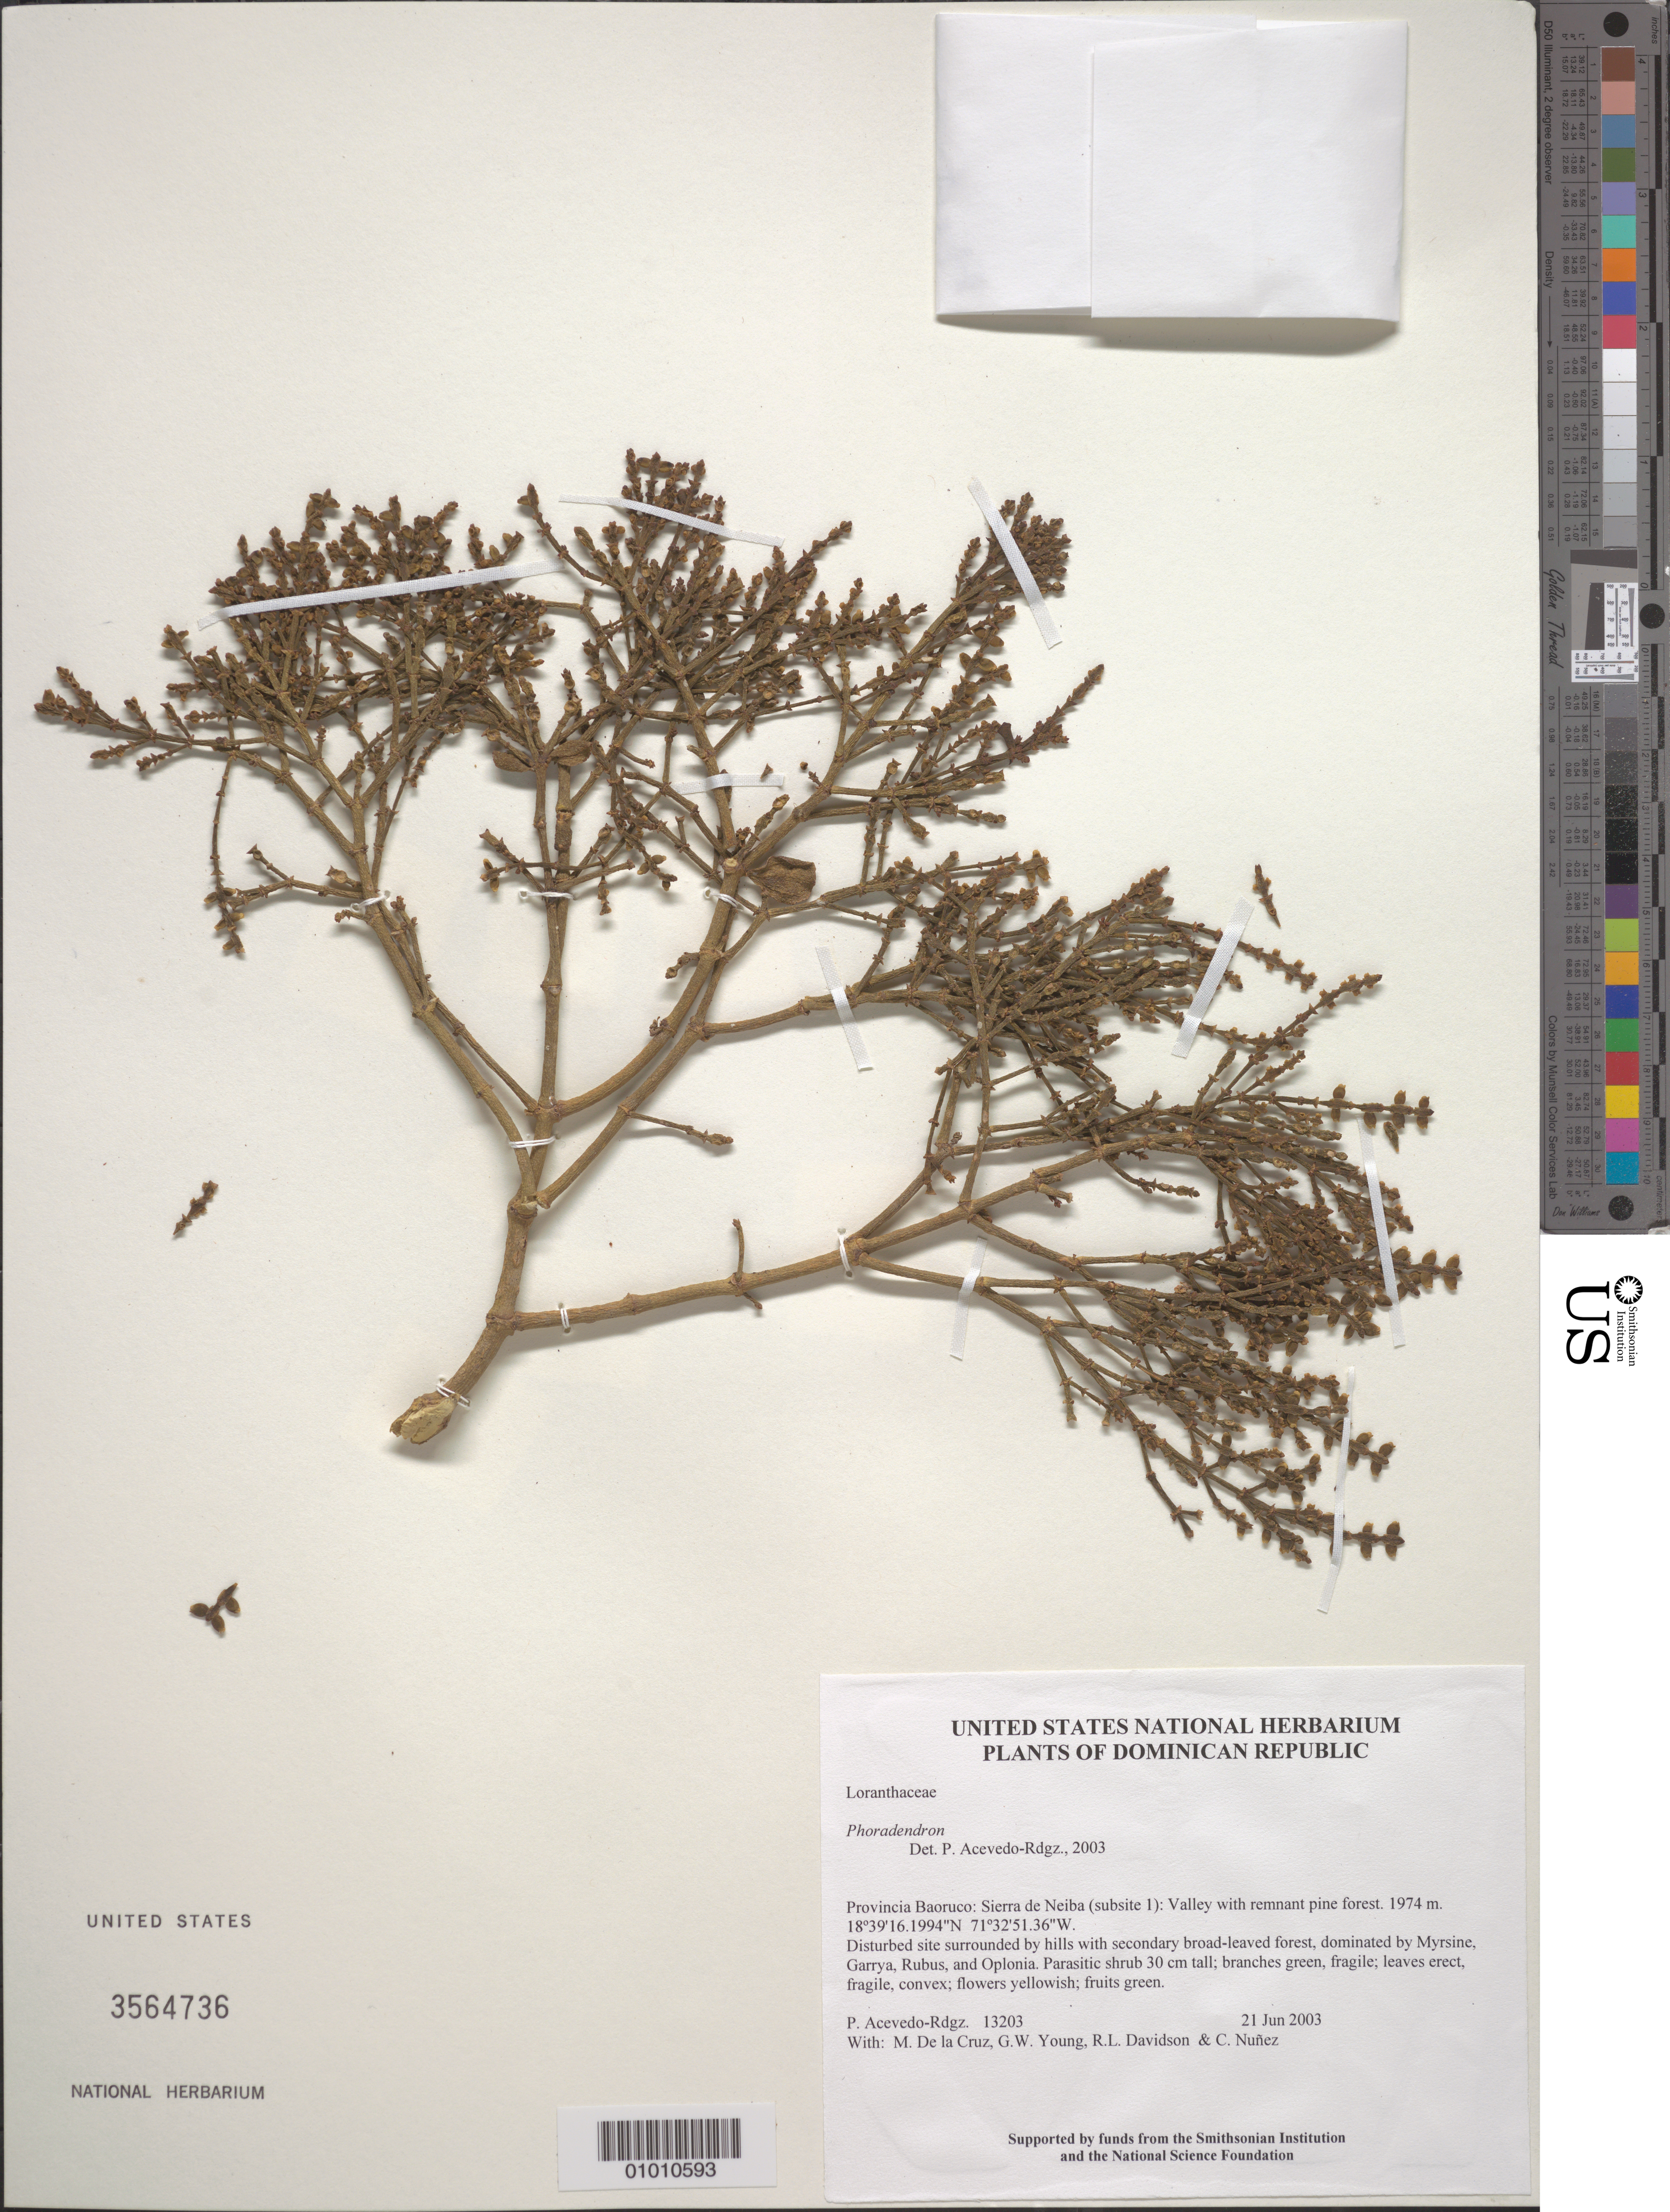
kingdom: Plantae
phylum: Tracheophyta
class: Magnoliopsida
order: Santalales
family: Viscaceae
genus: Dendrophthora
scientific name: Dendrophthora cubensis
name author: Eichler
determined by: Caraballo-Ortiz, Marcos A., (MISS), University of Mississippi (UNITED STATES)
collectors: P. Acevedo-Rodr., M. de la Cruz, J. Rawlins, G. Young, R. Davidson & C. Nunez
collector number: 13203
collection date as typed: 21 Jun 2003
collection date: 2003-06-21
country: Dominican Republic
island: Hispaniola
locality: Provincia Baoruco: Sierra de Neiba (subsite 1): Valley with remnant pine forest.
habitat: Disturbed site surrounded by hills with secondary broad-leaved forest, dominated by Myrsine, Garrya, Rubus, and Oplonia.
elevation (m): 1974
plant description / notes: US, MO, K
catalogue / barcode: US 3564736